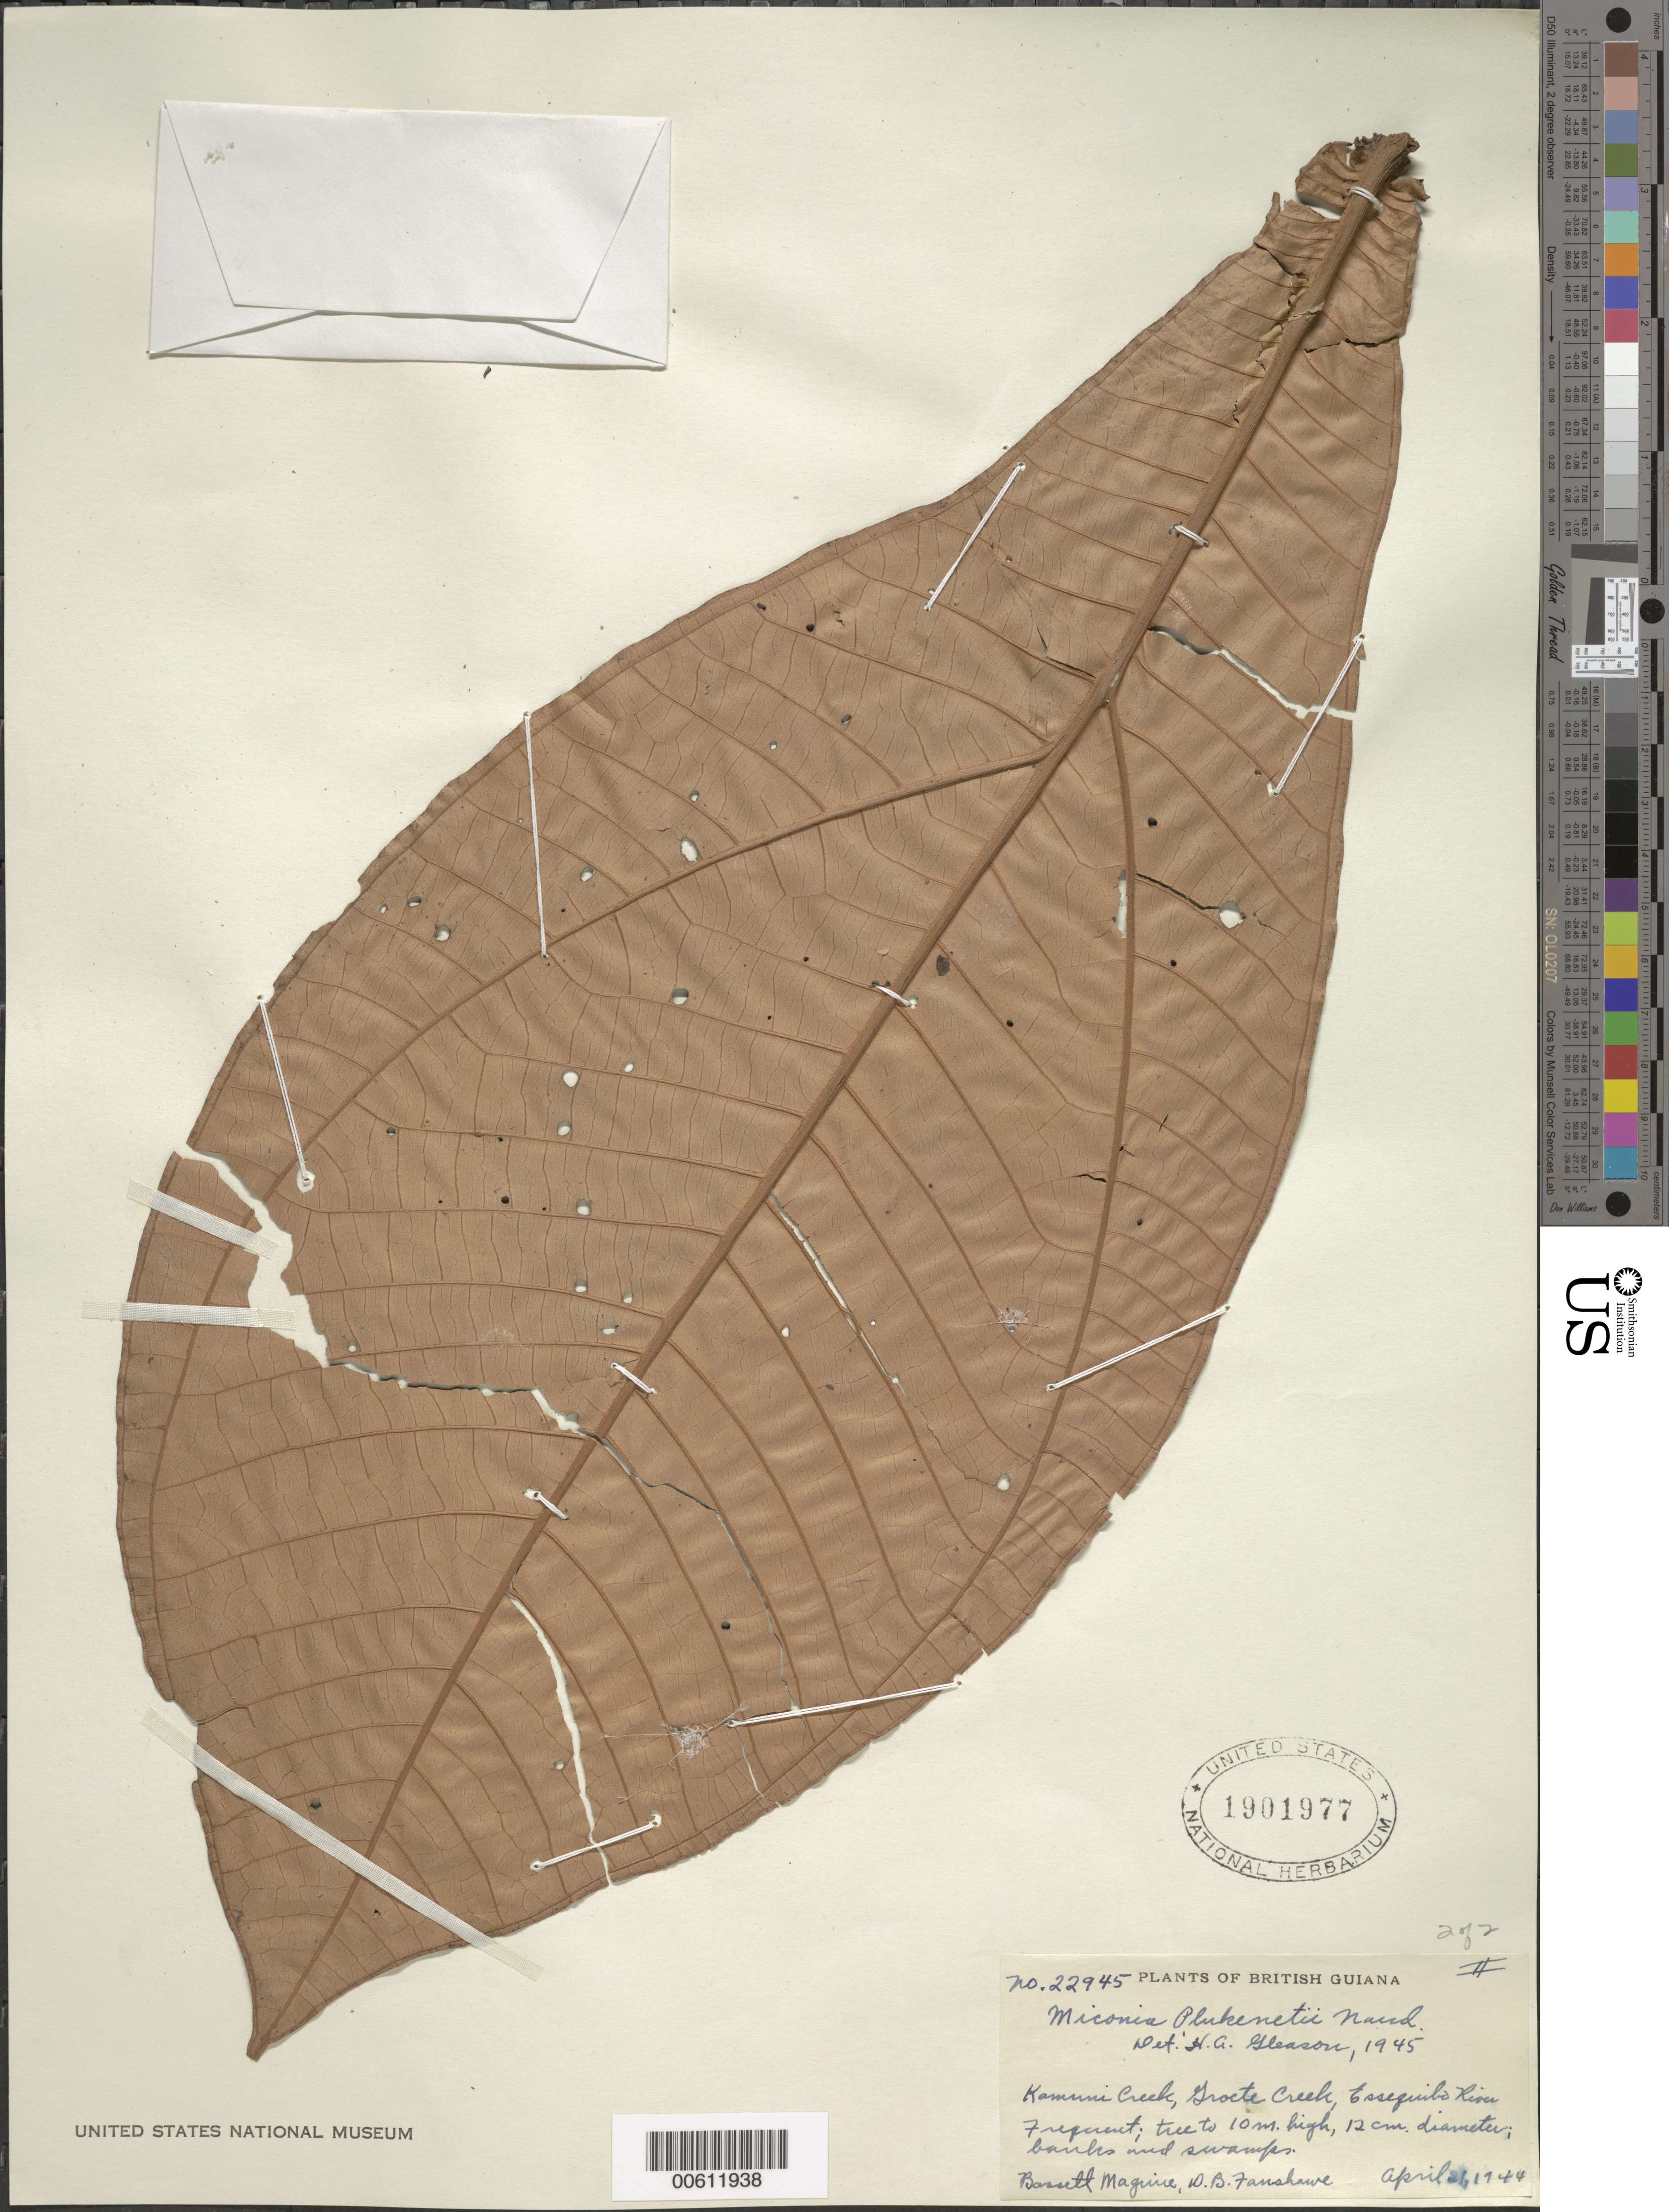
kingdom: Plantae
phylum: Tracheophyta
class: Magnoliopsida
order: Myrtales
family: Melastomataceae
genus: Miconia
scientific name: Miconia plukenetii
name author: Naudin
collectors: B. Maguire & D. B. Fanshawe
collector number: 22945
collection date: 1944-04-21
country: Guyana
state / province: Essequibo Isl-W. Demerara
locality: British Guiana. Kamuni Creek, Groete Creek, Essequibo River.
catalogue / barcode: US 1901977